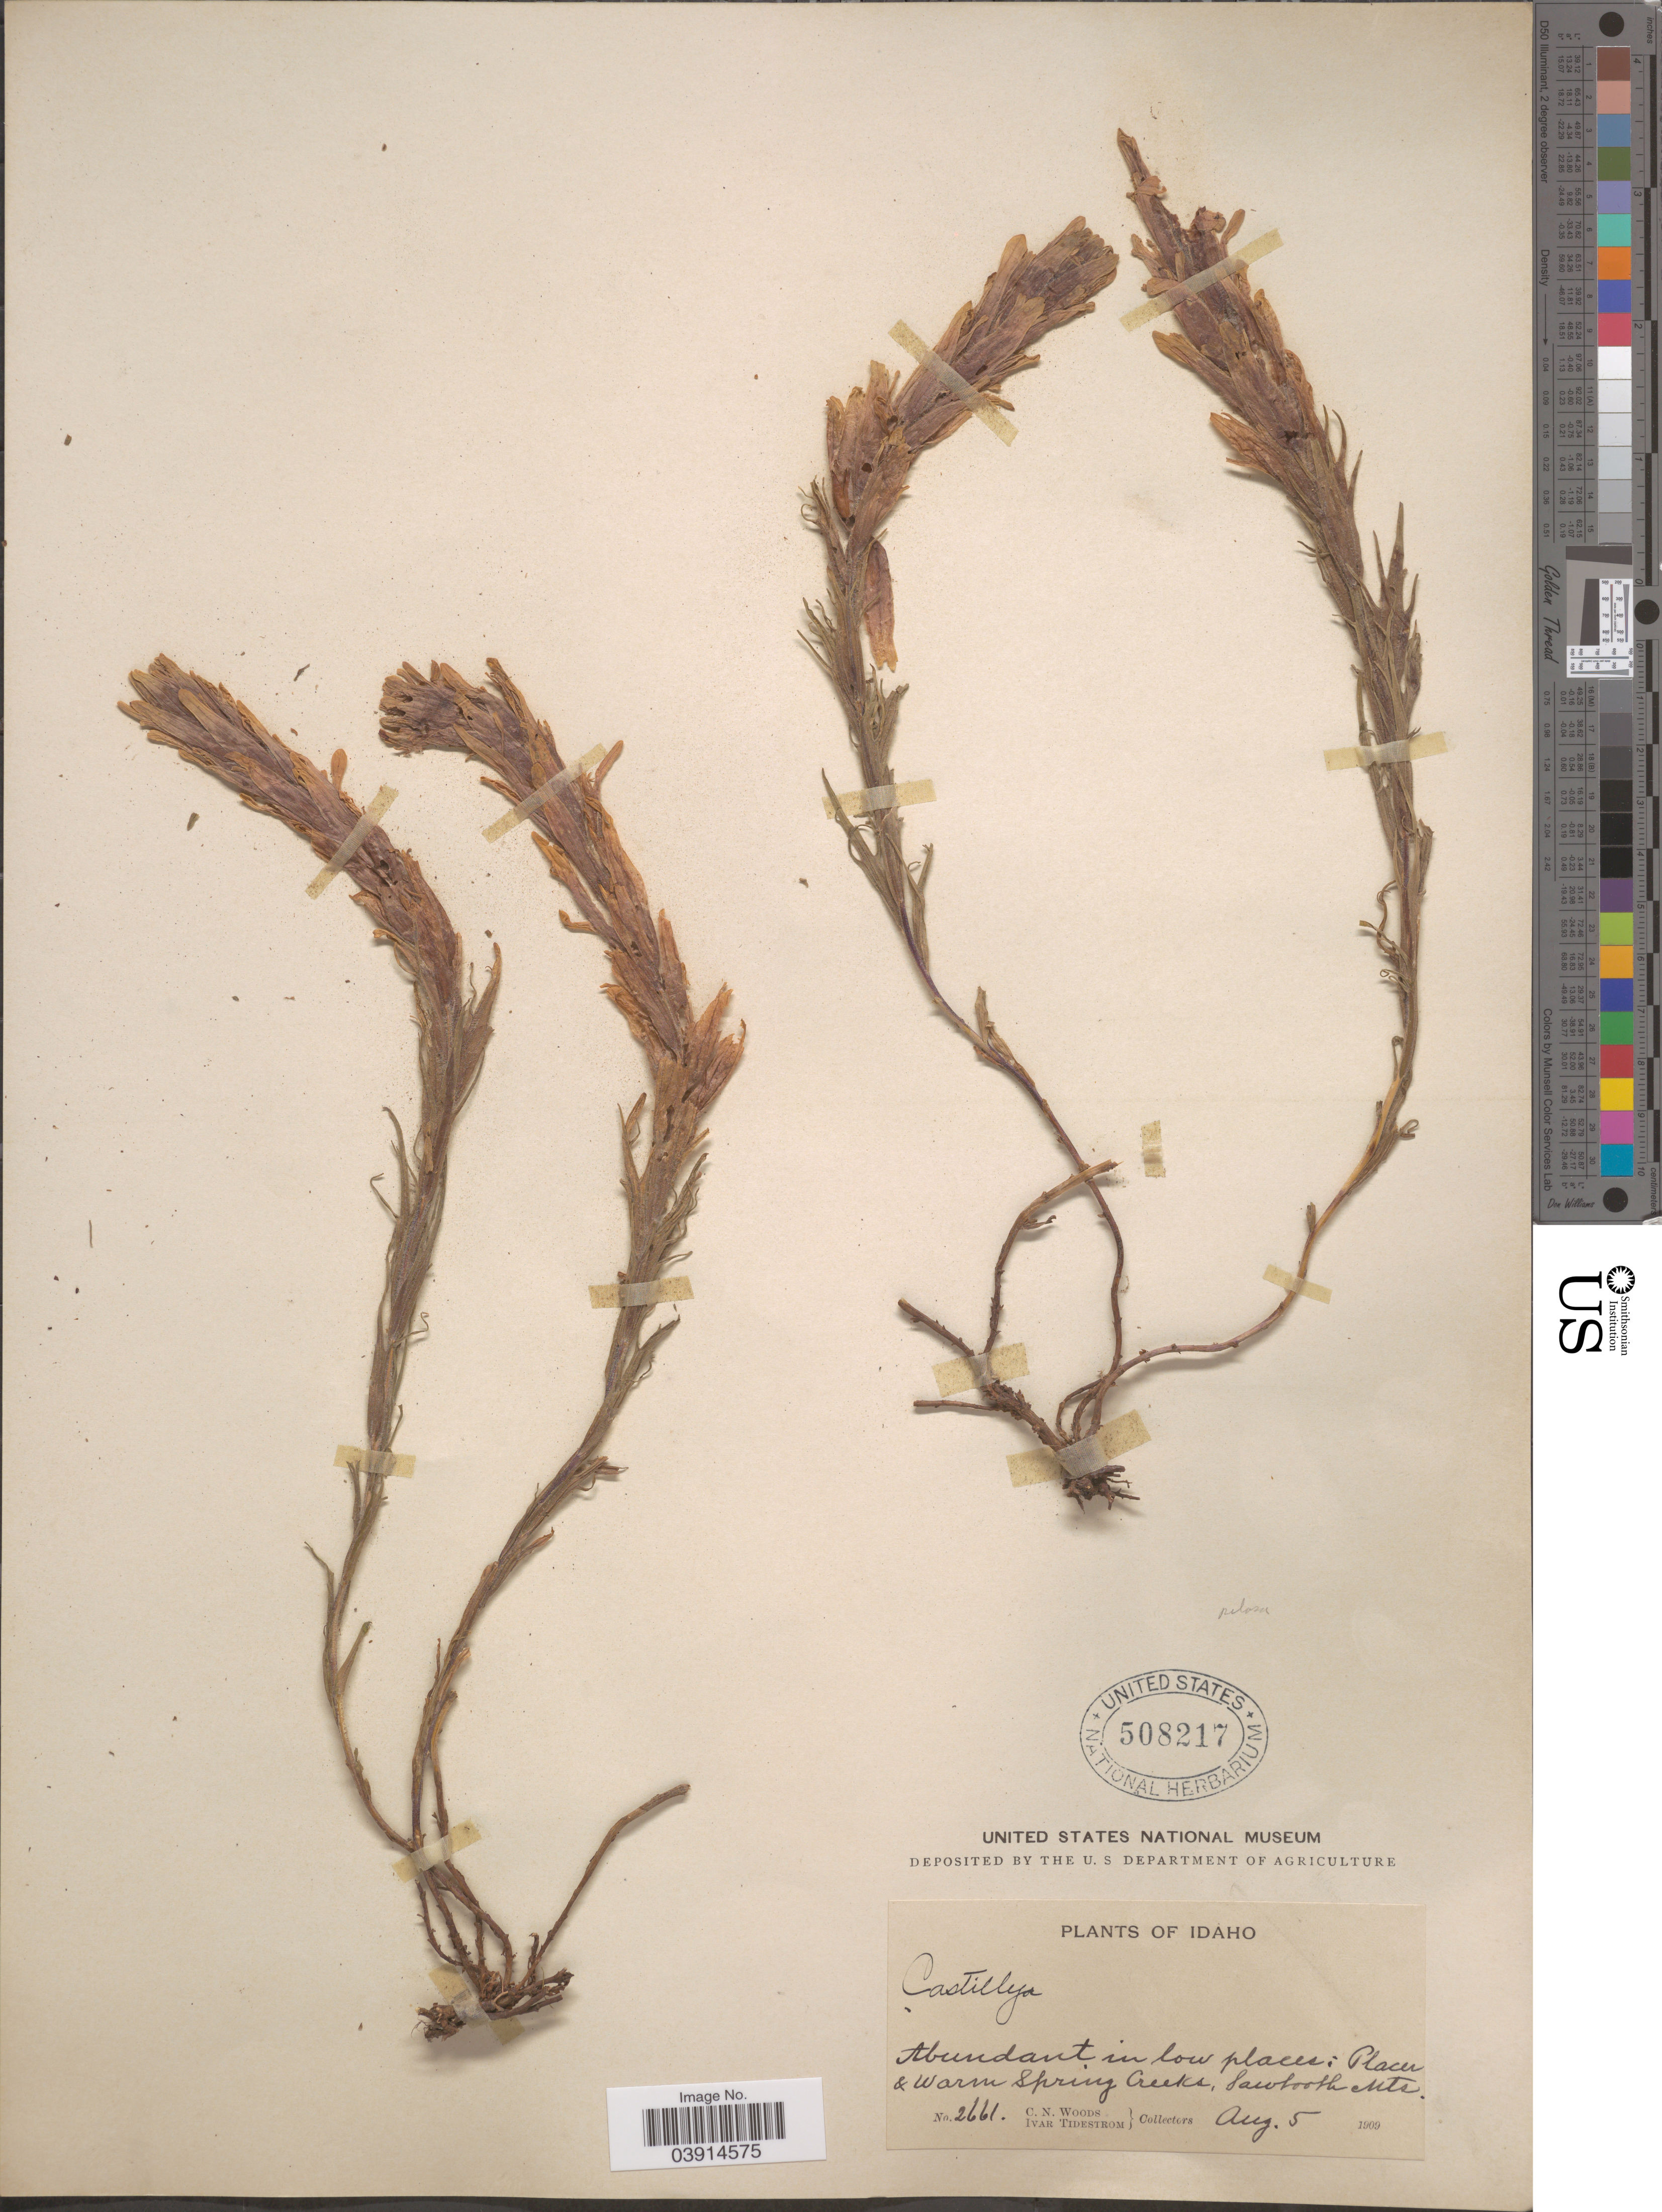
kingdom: Plantae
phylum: Tracheophyta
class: Magnoliopsida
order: Lamiales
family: Orobanchaceae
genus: Castilleja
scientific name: Castilleja sp.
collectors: C. Woods & I. F. Tidestrom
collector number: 2661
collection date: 1909-08-05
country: United States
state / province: Idaho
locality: Placer & Warm Spring Creeks, Sawtooth Mts.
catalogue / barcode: US 508217